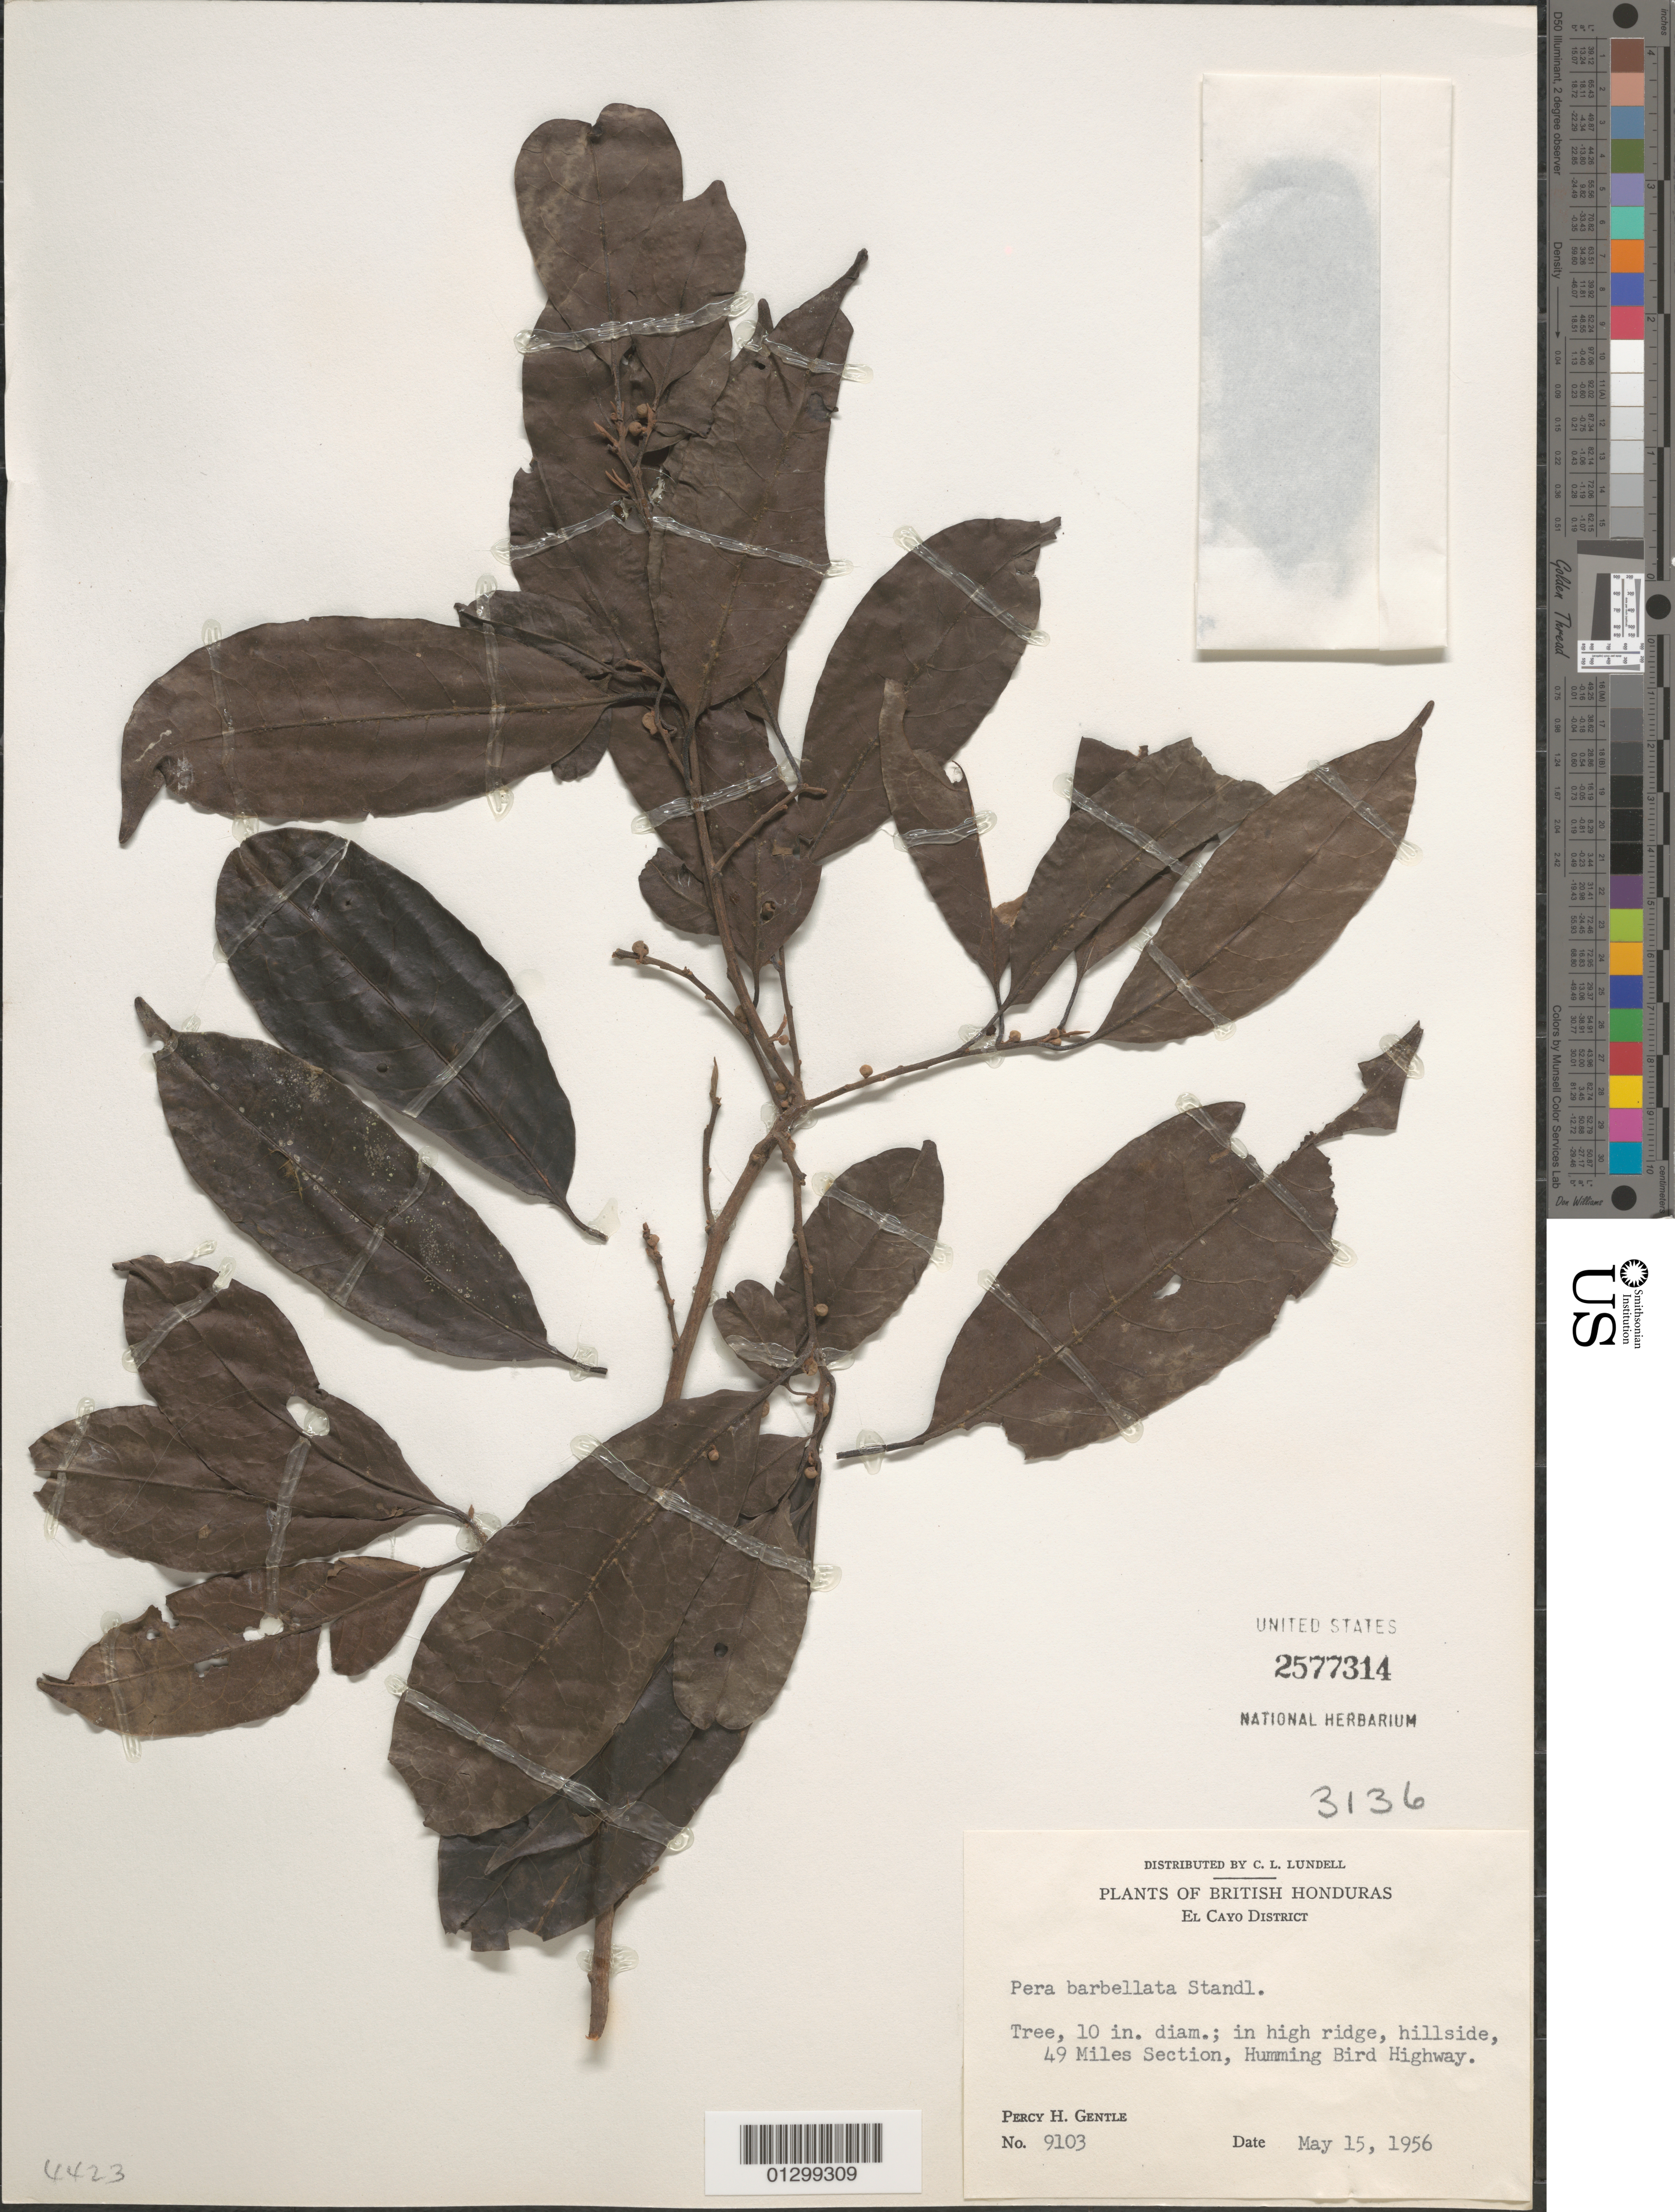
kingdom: Plantae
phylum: Tracheophyta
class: Magnoliopsida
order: Malpighiales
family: Peraceae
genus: Pera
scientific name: Pera barbellata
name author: Standl.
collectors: P. H. Gentle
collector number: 9103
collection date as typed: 15 May 1956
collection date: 1956-05-15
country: Belize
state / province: Cayo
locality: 49 mi Section, Humming Bird Hwy.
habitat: Tree.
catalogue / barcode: US 2577314